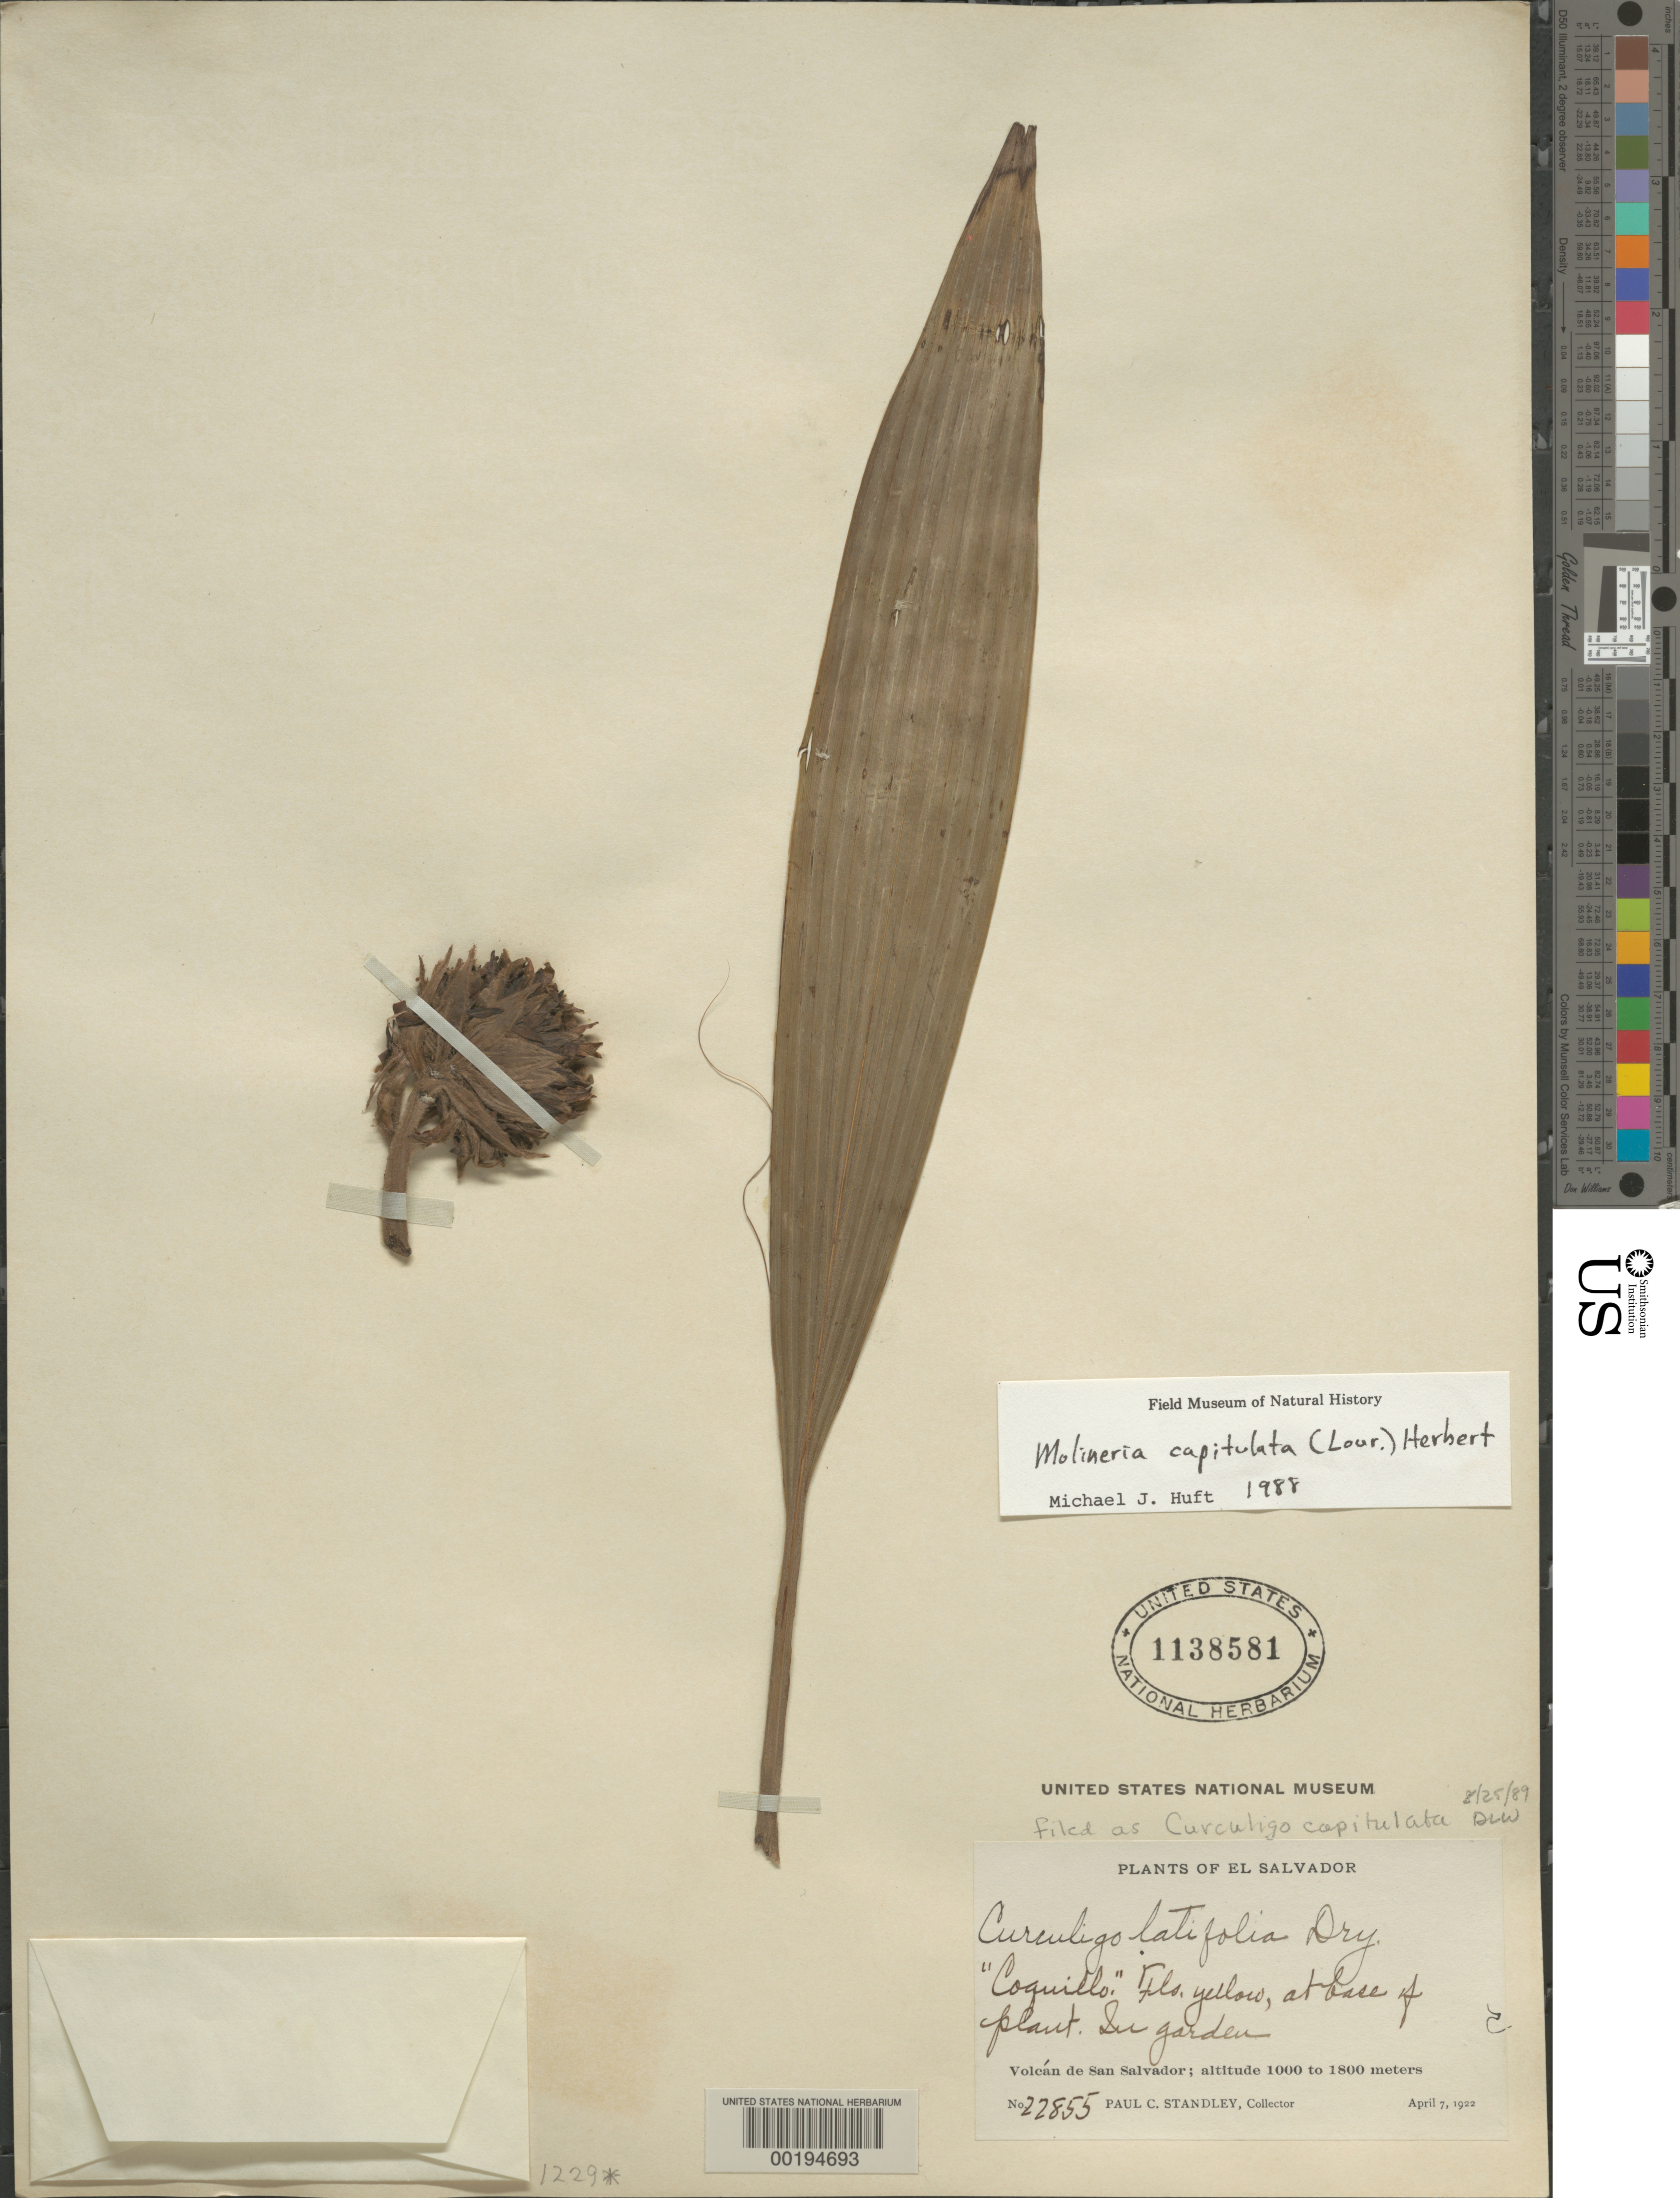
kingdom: Plantae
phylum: Tracheophyta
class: Liliopsida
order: Asparagales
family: Hypoxidaceae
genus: Curculigo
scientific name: Curculigo capitulata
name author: (Lour.) Kuntze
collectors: P. C. Standley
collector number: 22855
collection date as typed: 07 Apr 1922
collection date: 1922-04-07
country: El Salvador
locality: Volcan de san salvador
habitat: In garden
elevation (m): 1000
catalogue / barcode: US 1138581